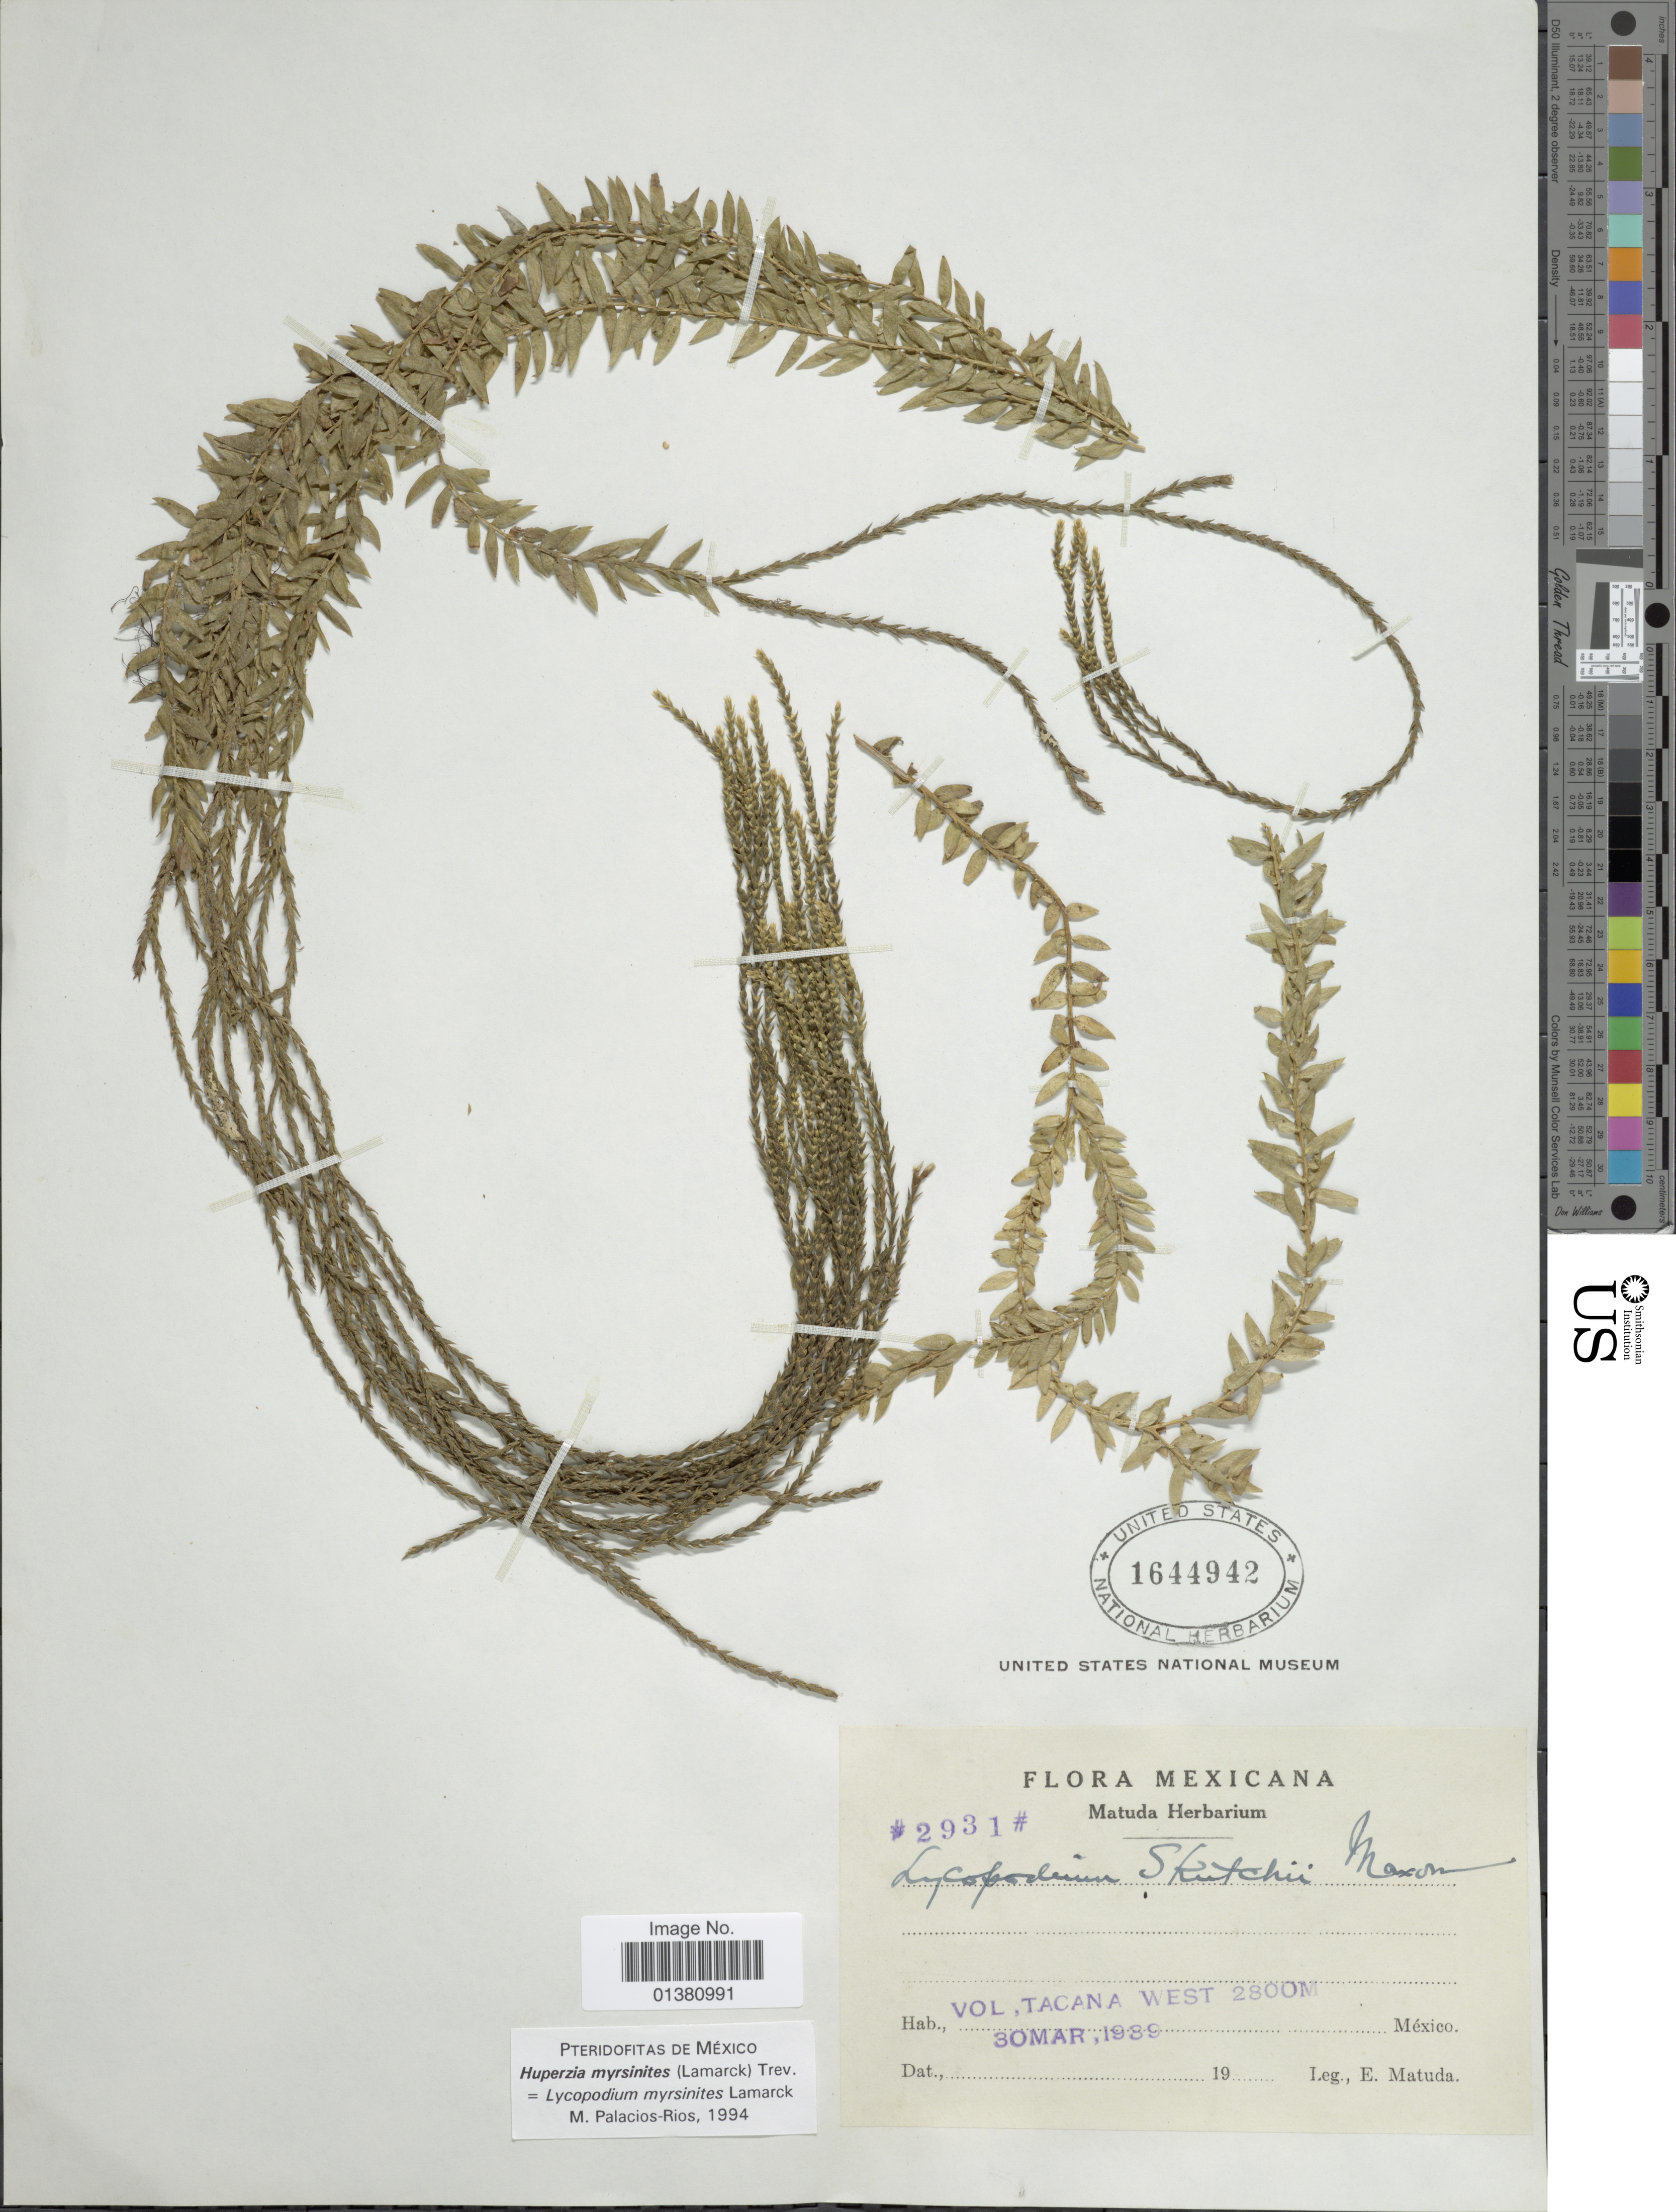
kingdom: Plantae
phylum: Tracheophyta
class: Lycopodiopsida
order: Lycopodiales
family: Lycopodiaceae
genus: Phlegmariurus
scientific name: Phlegmariurus myrsinites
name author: (Lam.) B. Øllg.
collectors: E. Matuda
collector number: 2931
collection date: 1939-03-30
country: Mexico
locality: Vol, Tacana West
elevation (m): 2800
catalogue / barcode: US 1644942